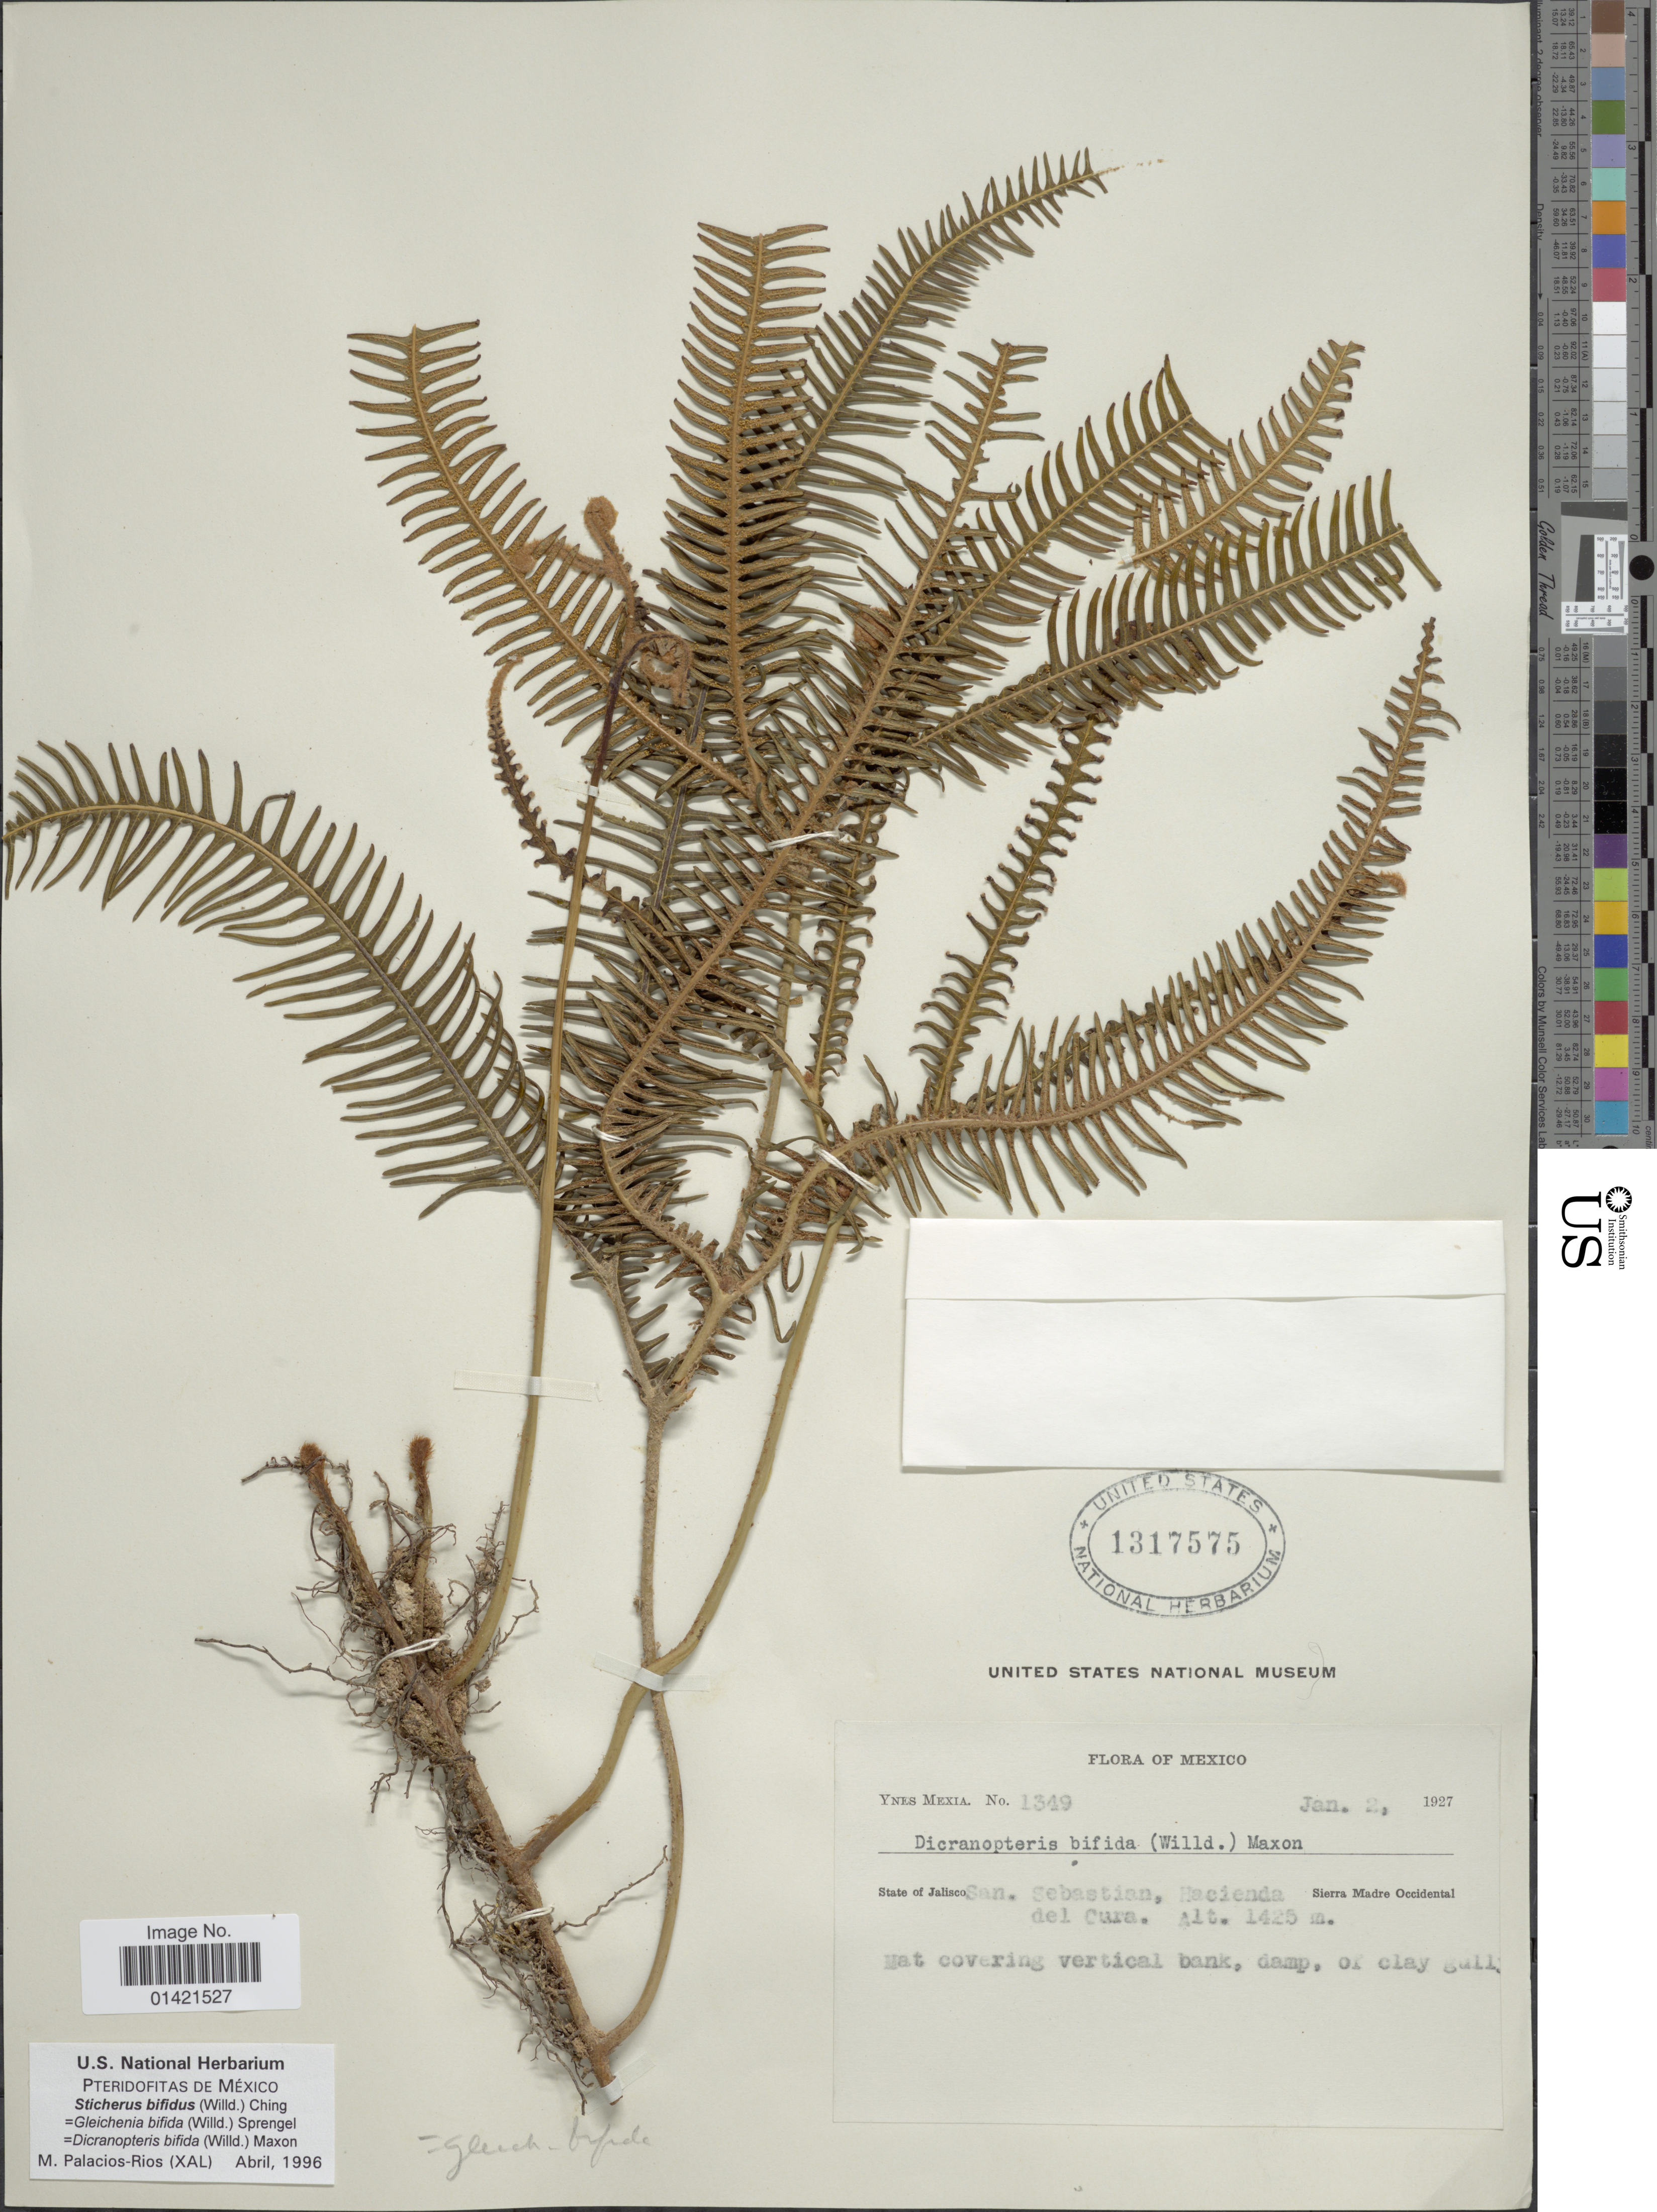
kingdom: Plantae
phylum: Tracheophyta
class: Polypodiopsida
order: Gleicheniales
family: Gleicheniaceae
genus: Sticherus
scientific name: Sticherus bifidus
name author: (Willd.) Ching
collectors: Y. Mexia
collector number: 1349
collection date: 1927-01-02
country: Mexico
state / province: Jalisco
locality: State of Jalisco San. Sebastian, Hacienda del Cura. Sierra Madre Oriental.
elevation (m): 1425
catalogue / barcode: US 1317575